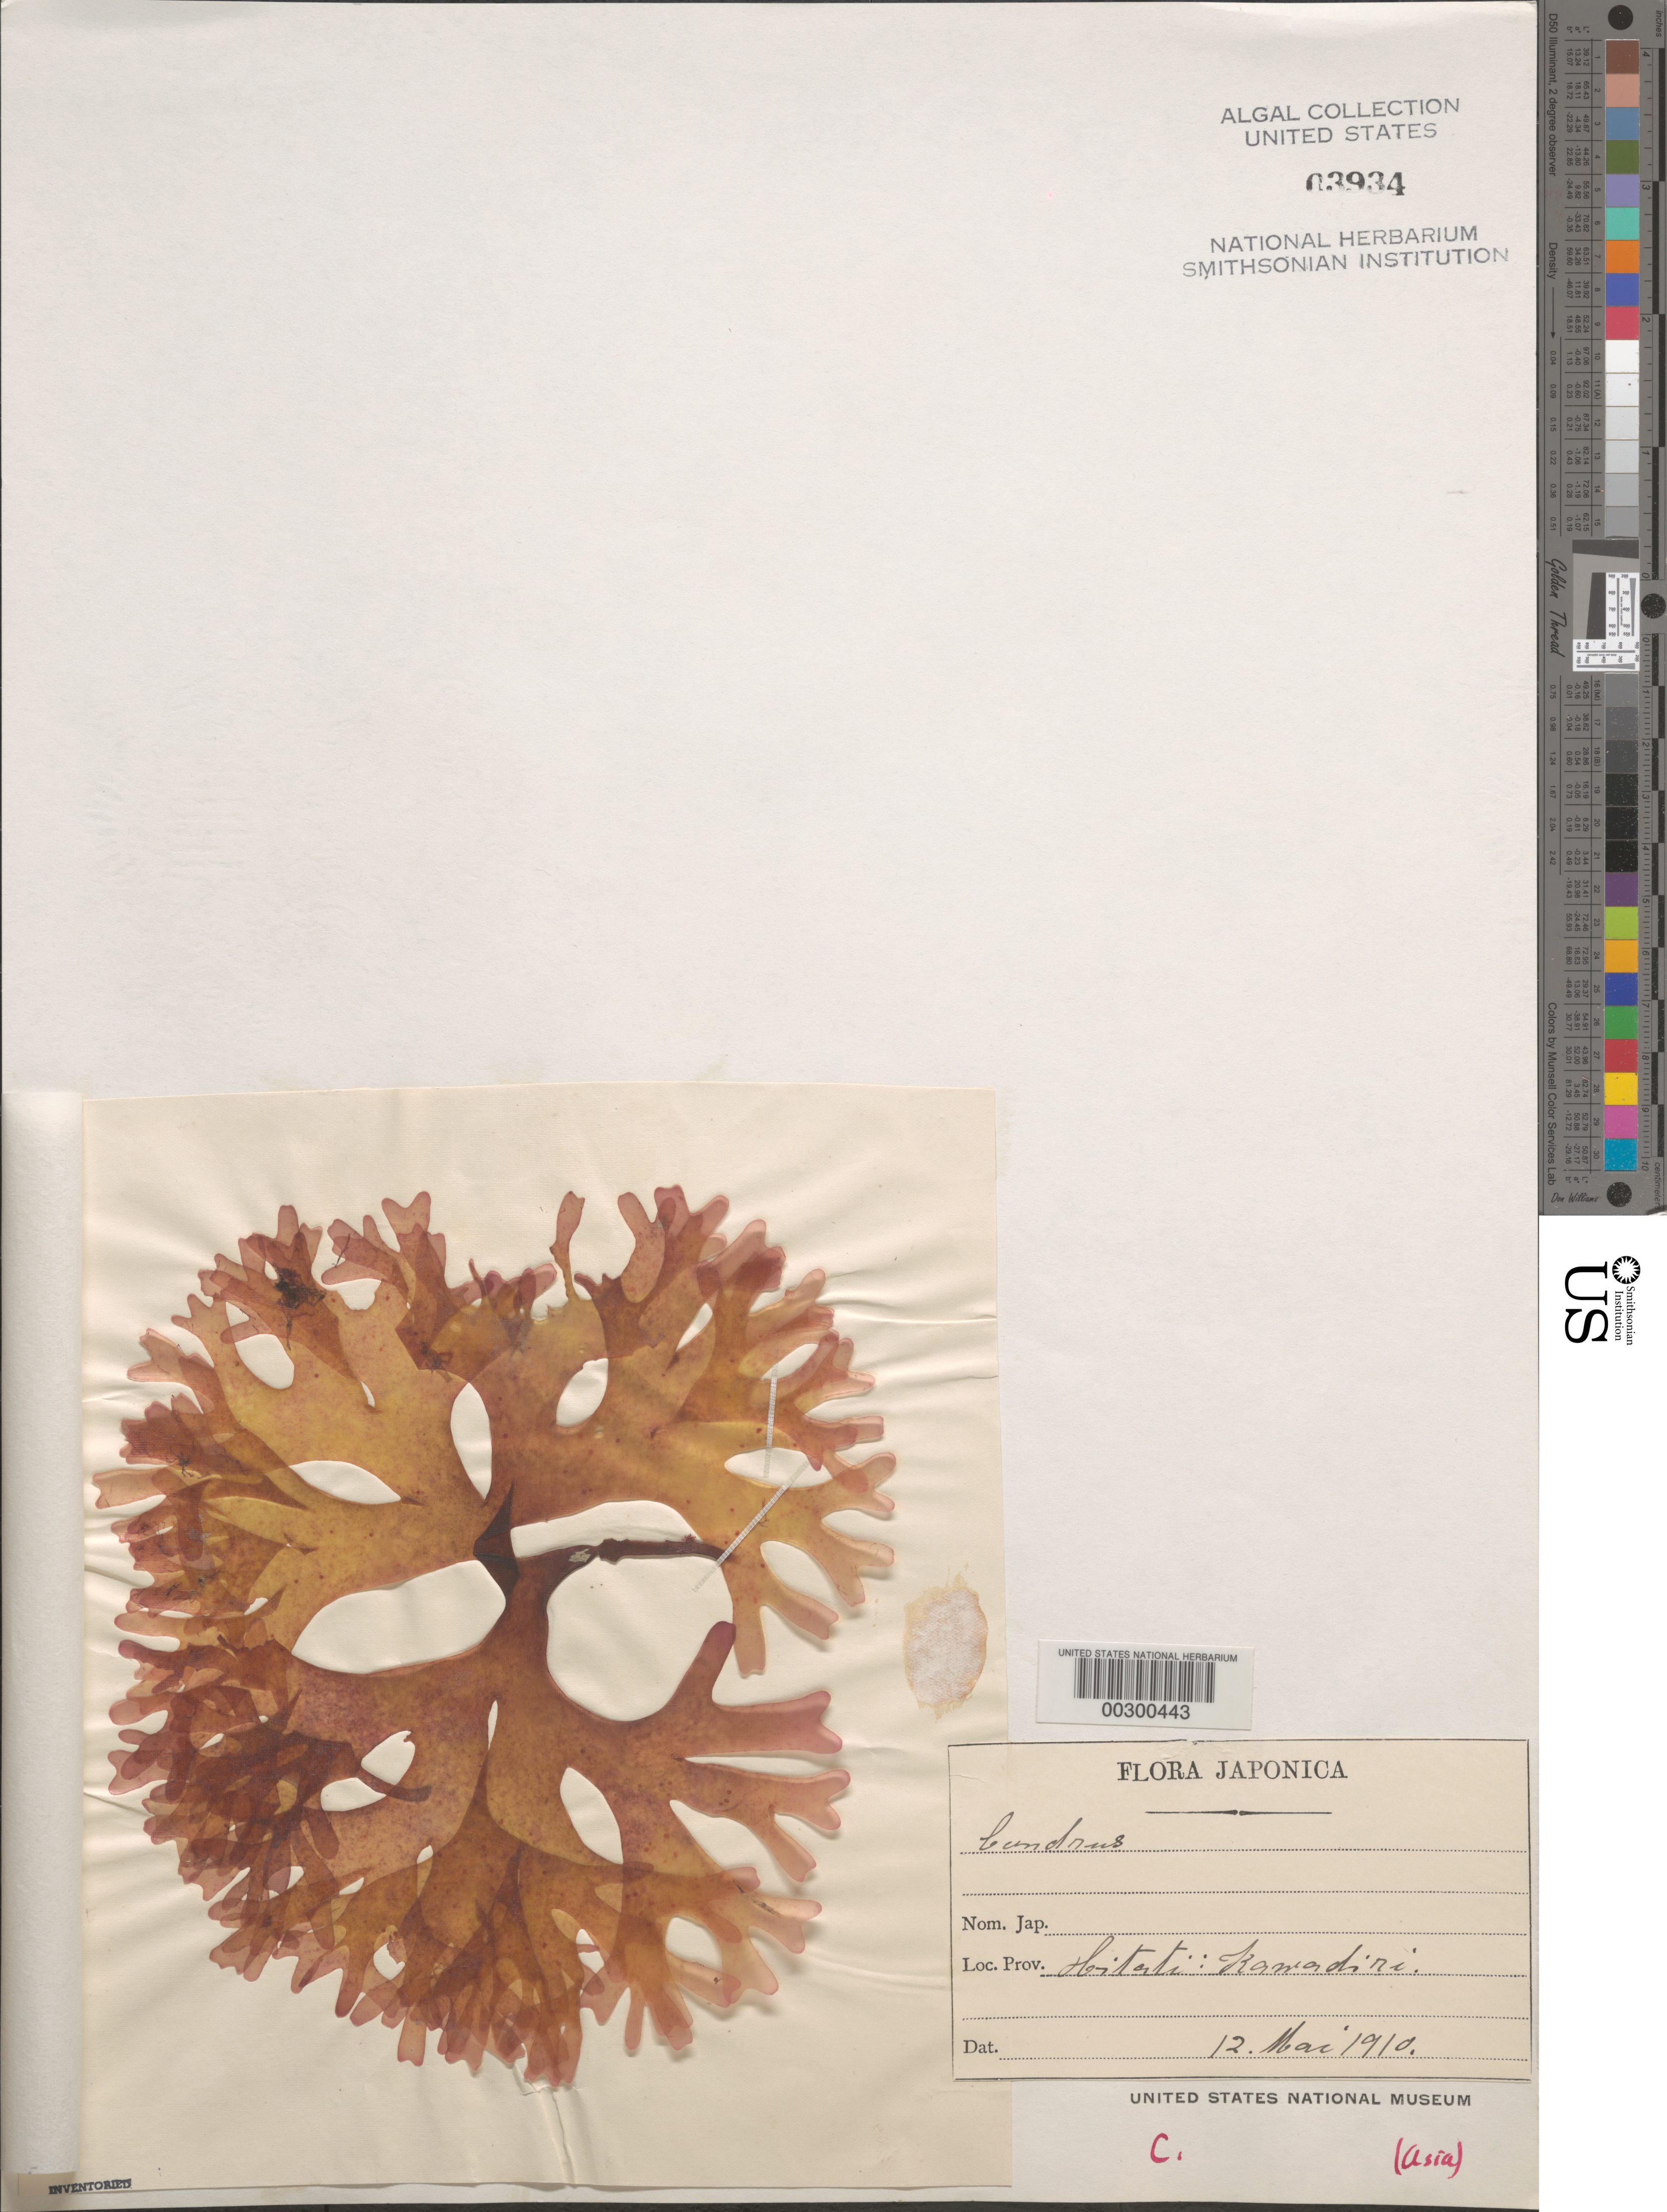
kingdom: Plantae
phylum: Rhodophyta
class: Florideophyceae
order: Gigartinales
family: Gigartinaceae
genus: Chondrus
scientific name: Chondrus sp.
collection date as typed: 12 May 1910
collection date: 1910-05-12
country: Japan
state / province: Ibaraki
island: Honshu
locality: Kawajiri (Kawadiri)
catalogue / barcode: US 3934